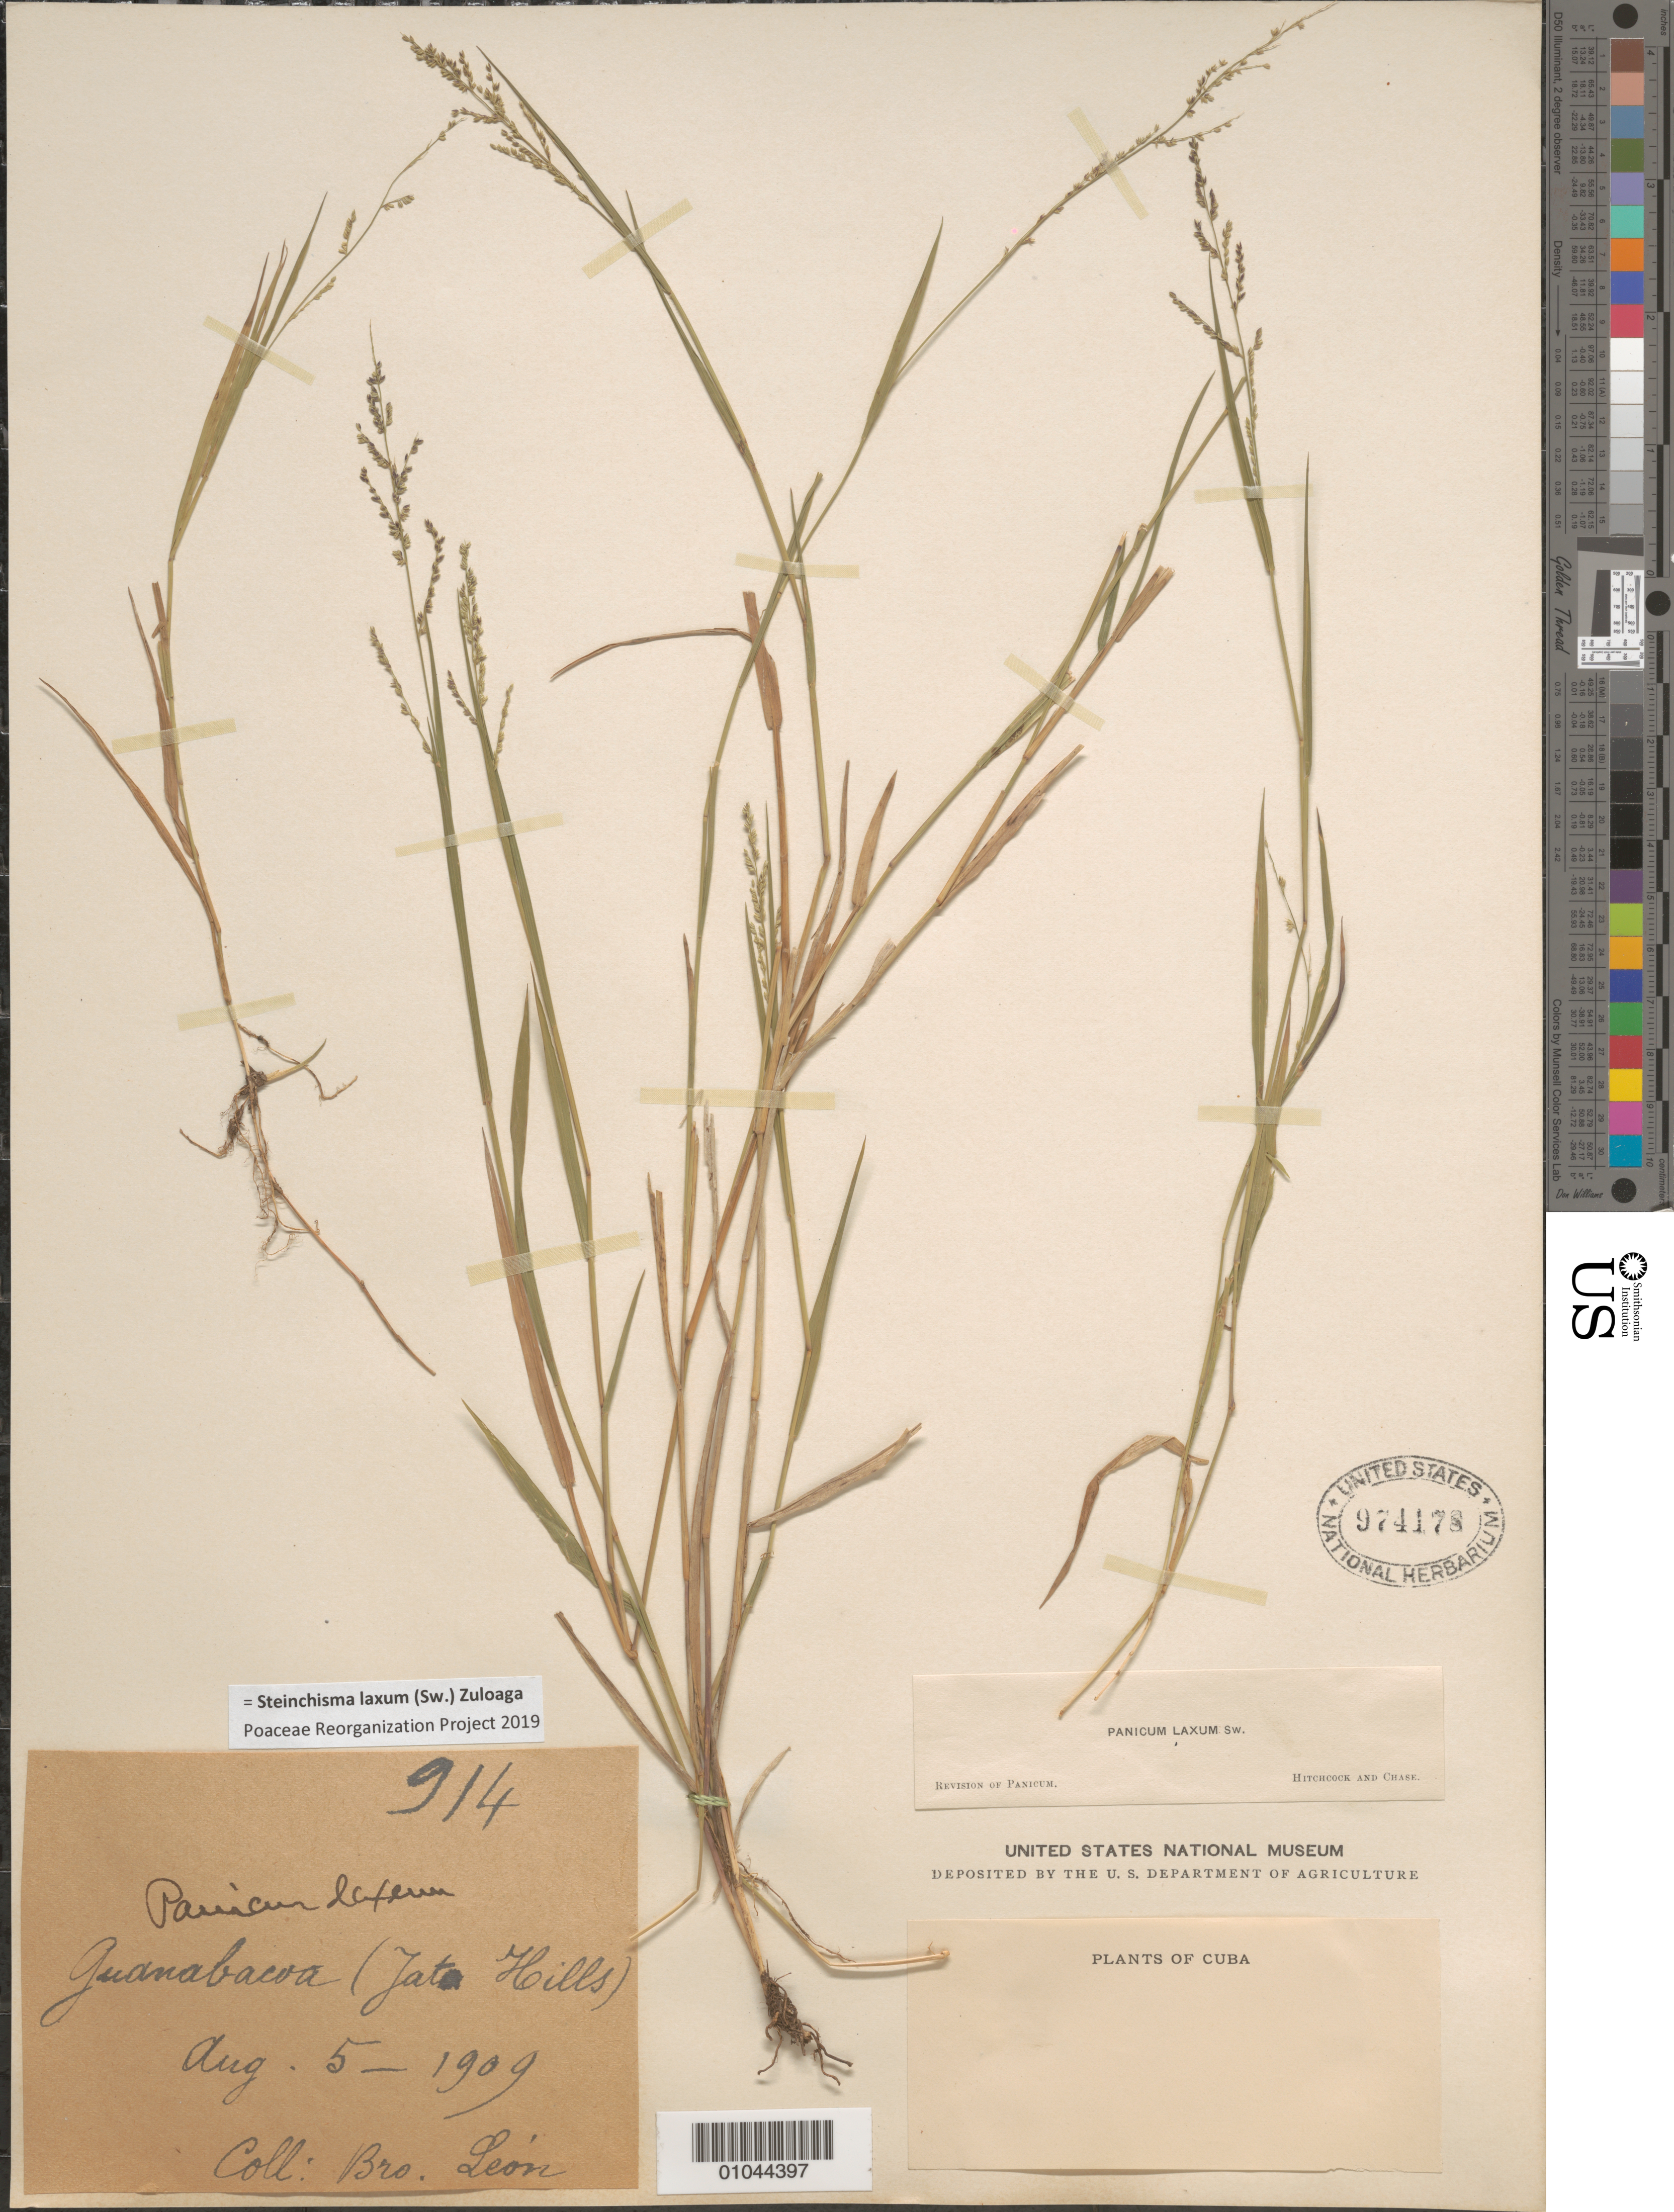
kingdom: Plantae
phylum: Tracheophyta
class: Liliopsida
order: Poales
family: Poaceae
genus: Panicum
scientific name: Panicum laxum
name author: Sw.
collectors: Bro. León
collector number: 914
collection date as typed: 05 Aug 1909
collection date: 1909-08-05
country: Cuba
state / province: La Habana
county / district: Municipio Guanabacoa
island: Cuba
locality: Guanabacoa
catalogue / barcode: US 974178